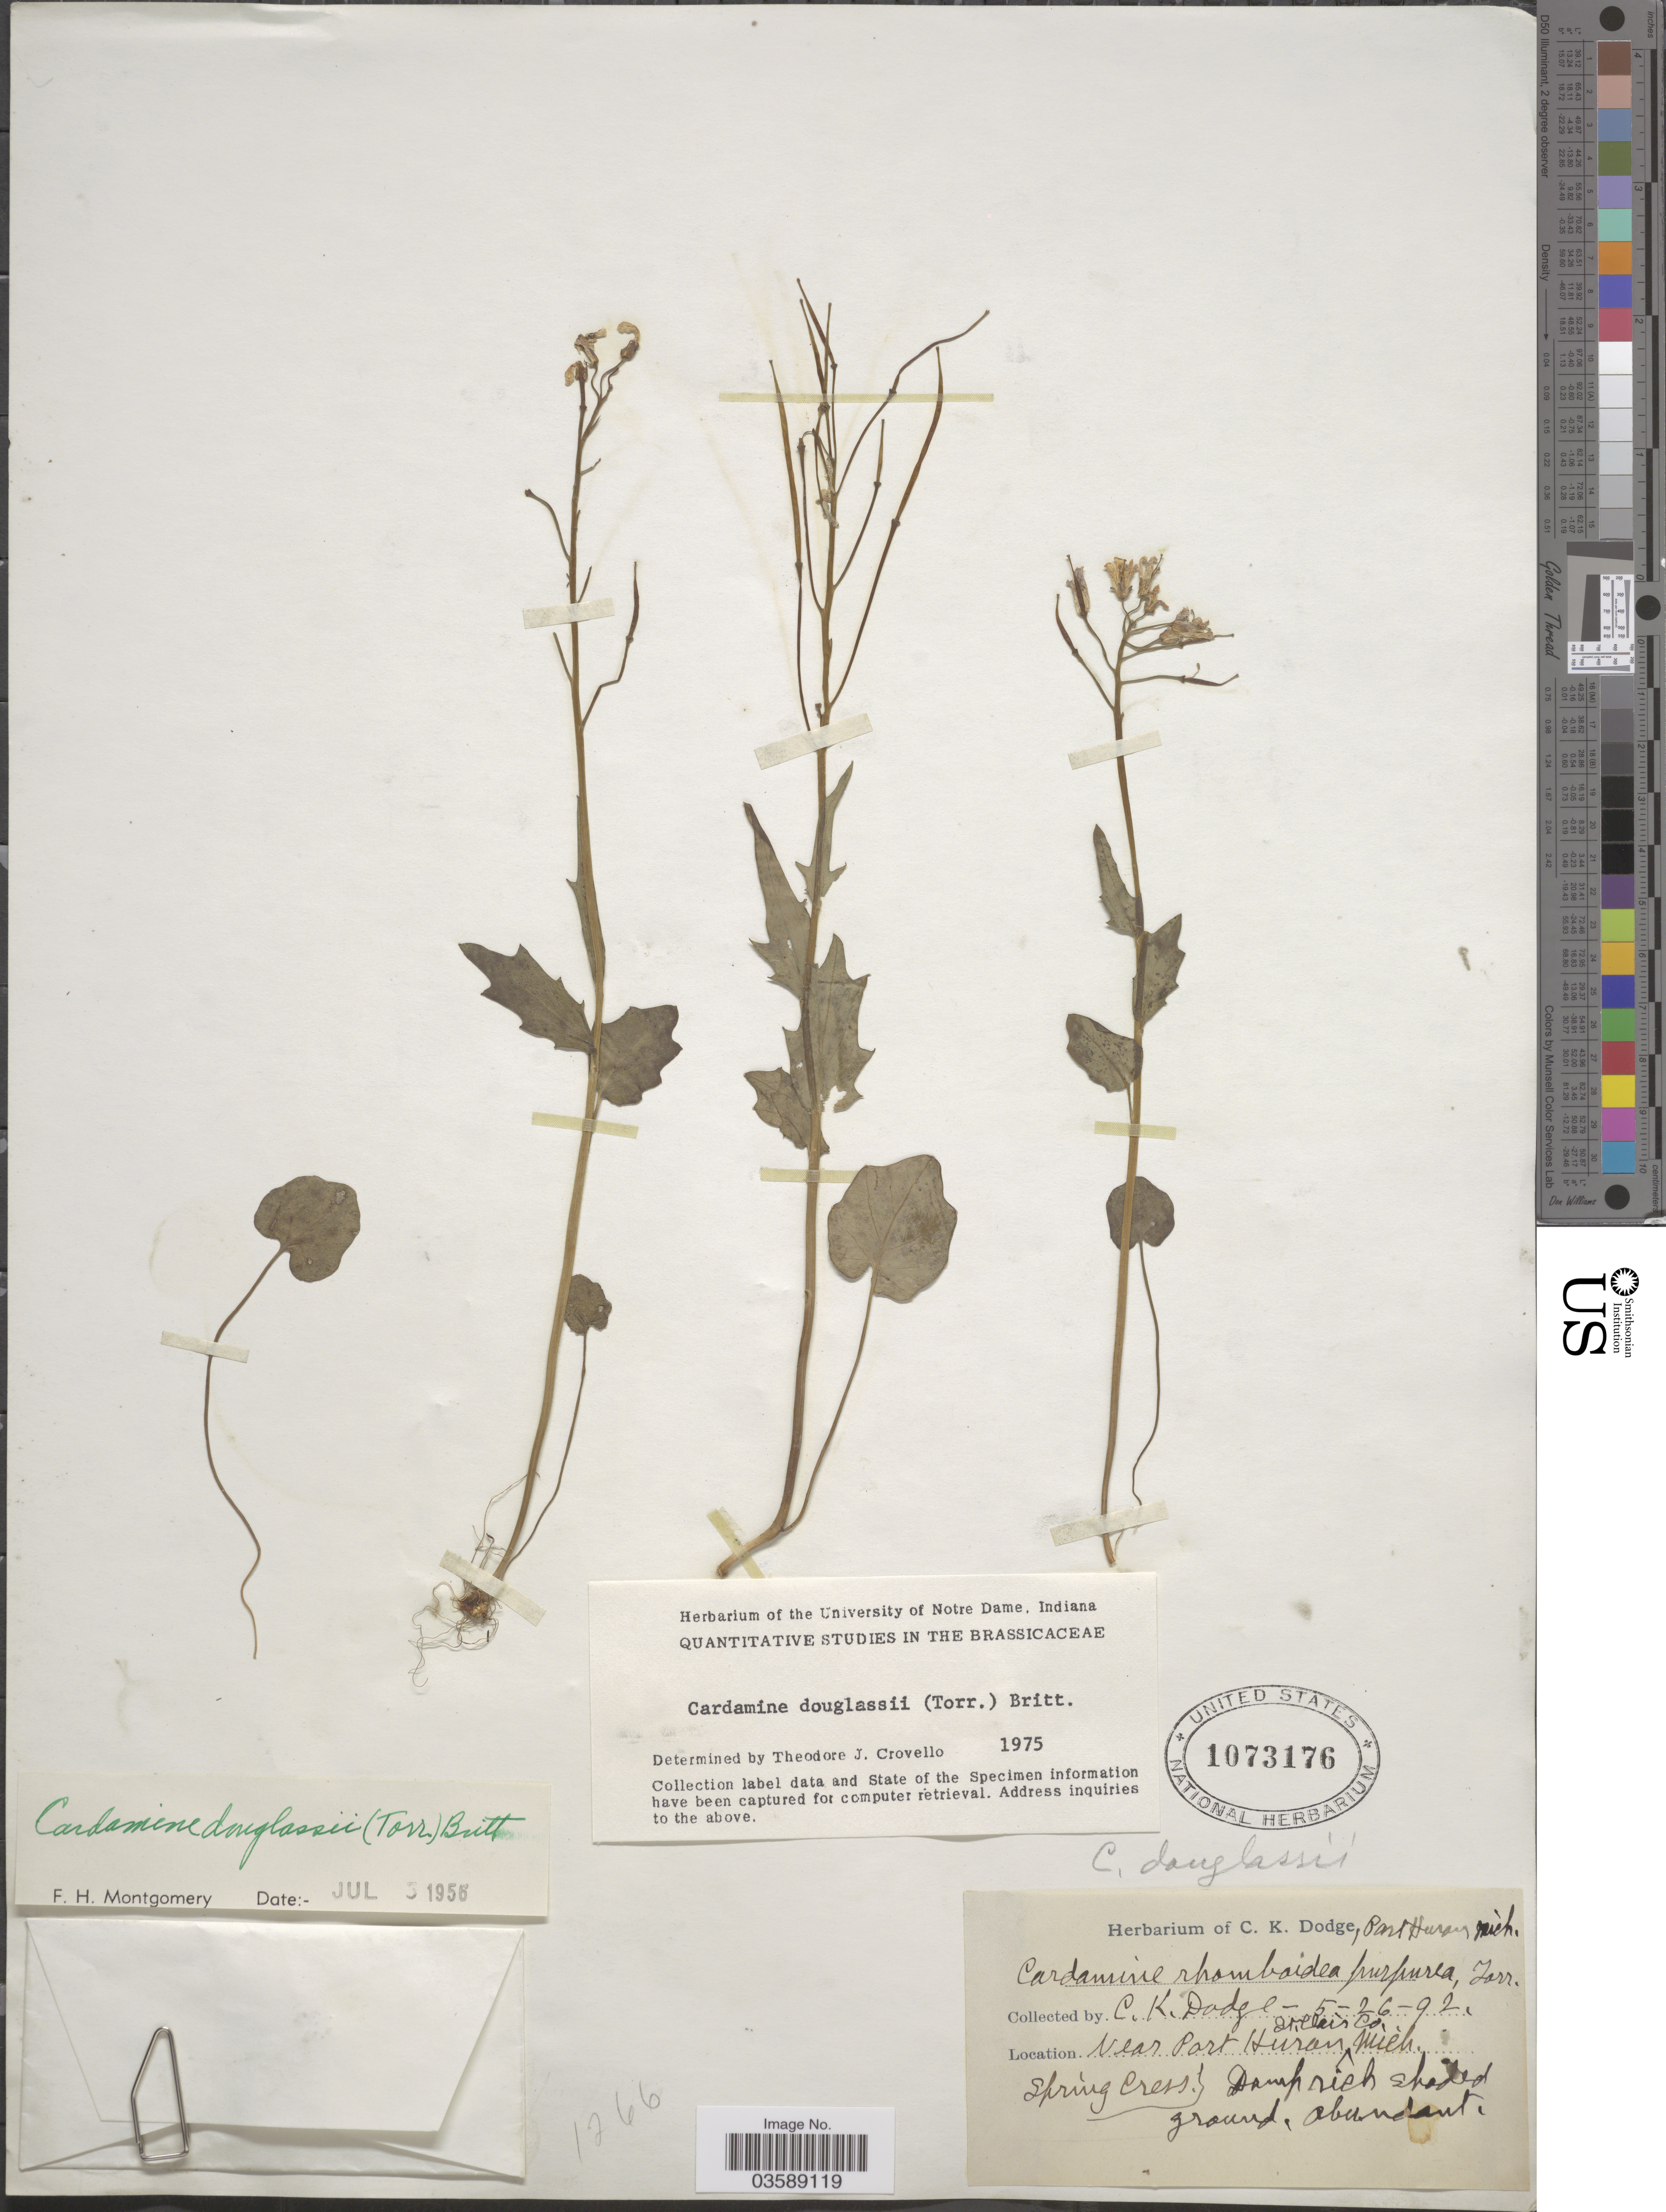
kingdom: Plantae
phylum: Tracheophyta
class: Magnoliopsida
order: Brassicales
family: Brassicaceae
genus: Cardamine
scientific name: Cardamine douglassii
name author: Britton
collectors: C. Dodge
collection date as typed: Transcribed d/m/y: 26/5/92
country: United States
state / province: Michigan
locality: St. Clairs Co., Near Port Huron.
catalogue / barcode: US 1073176